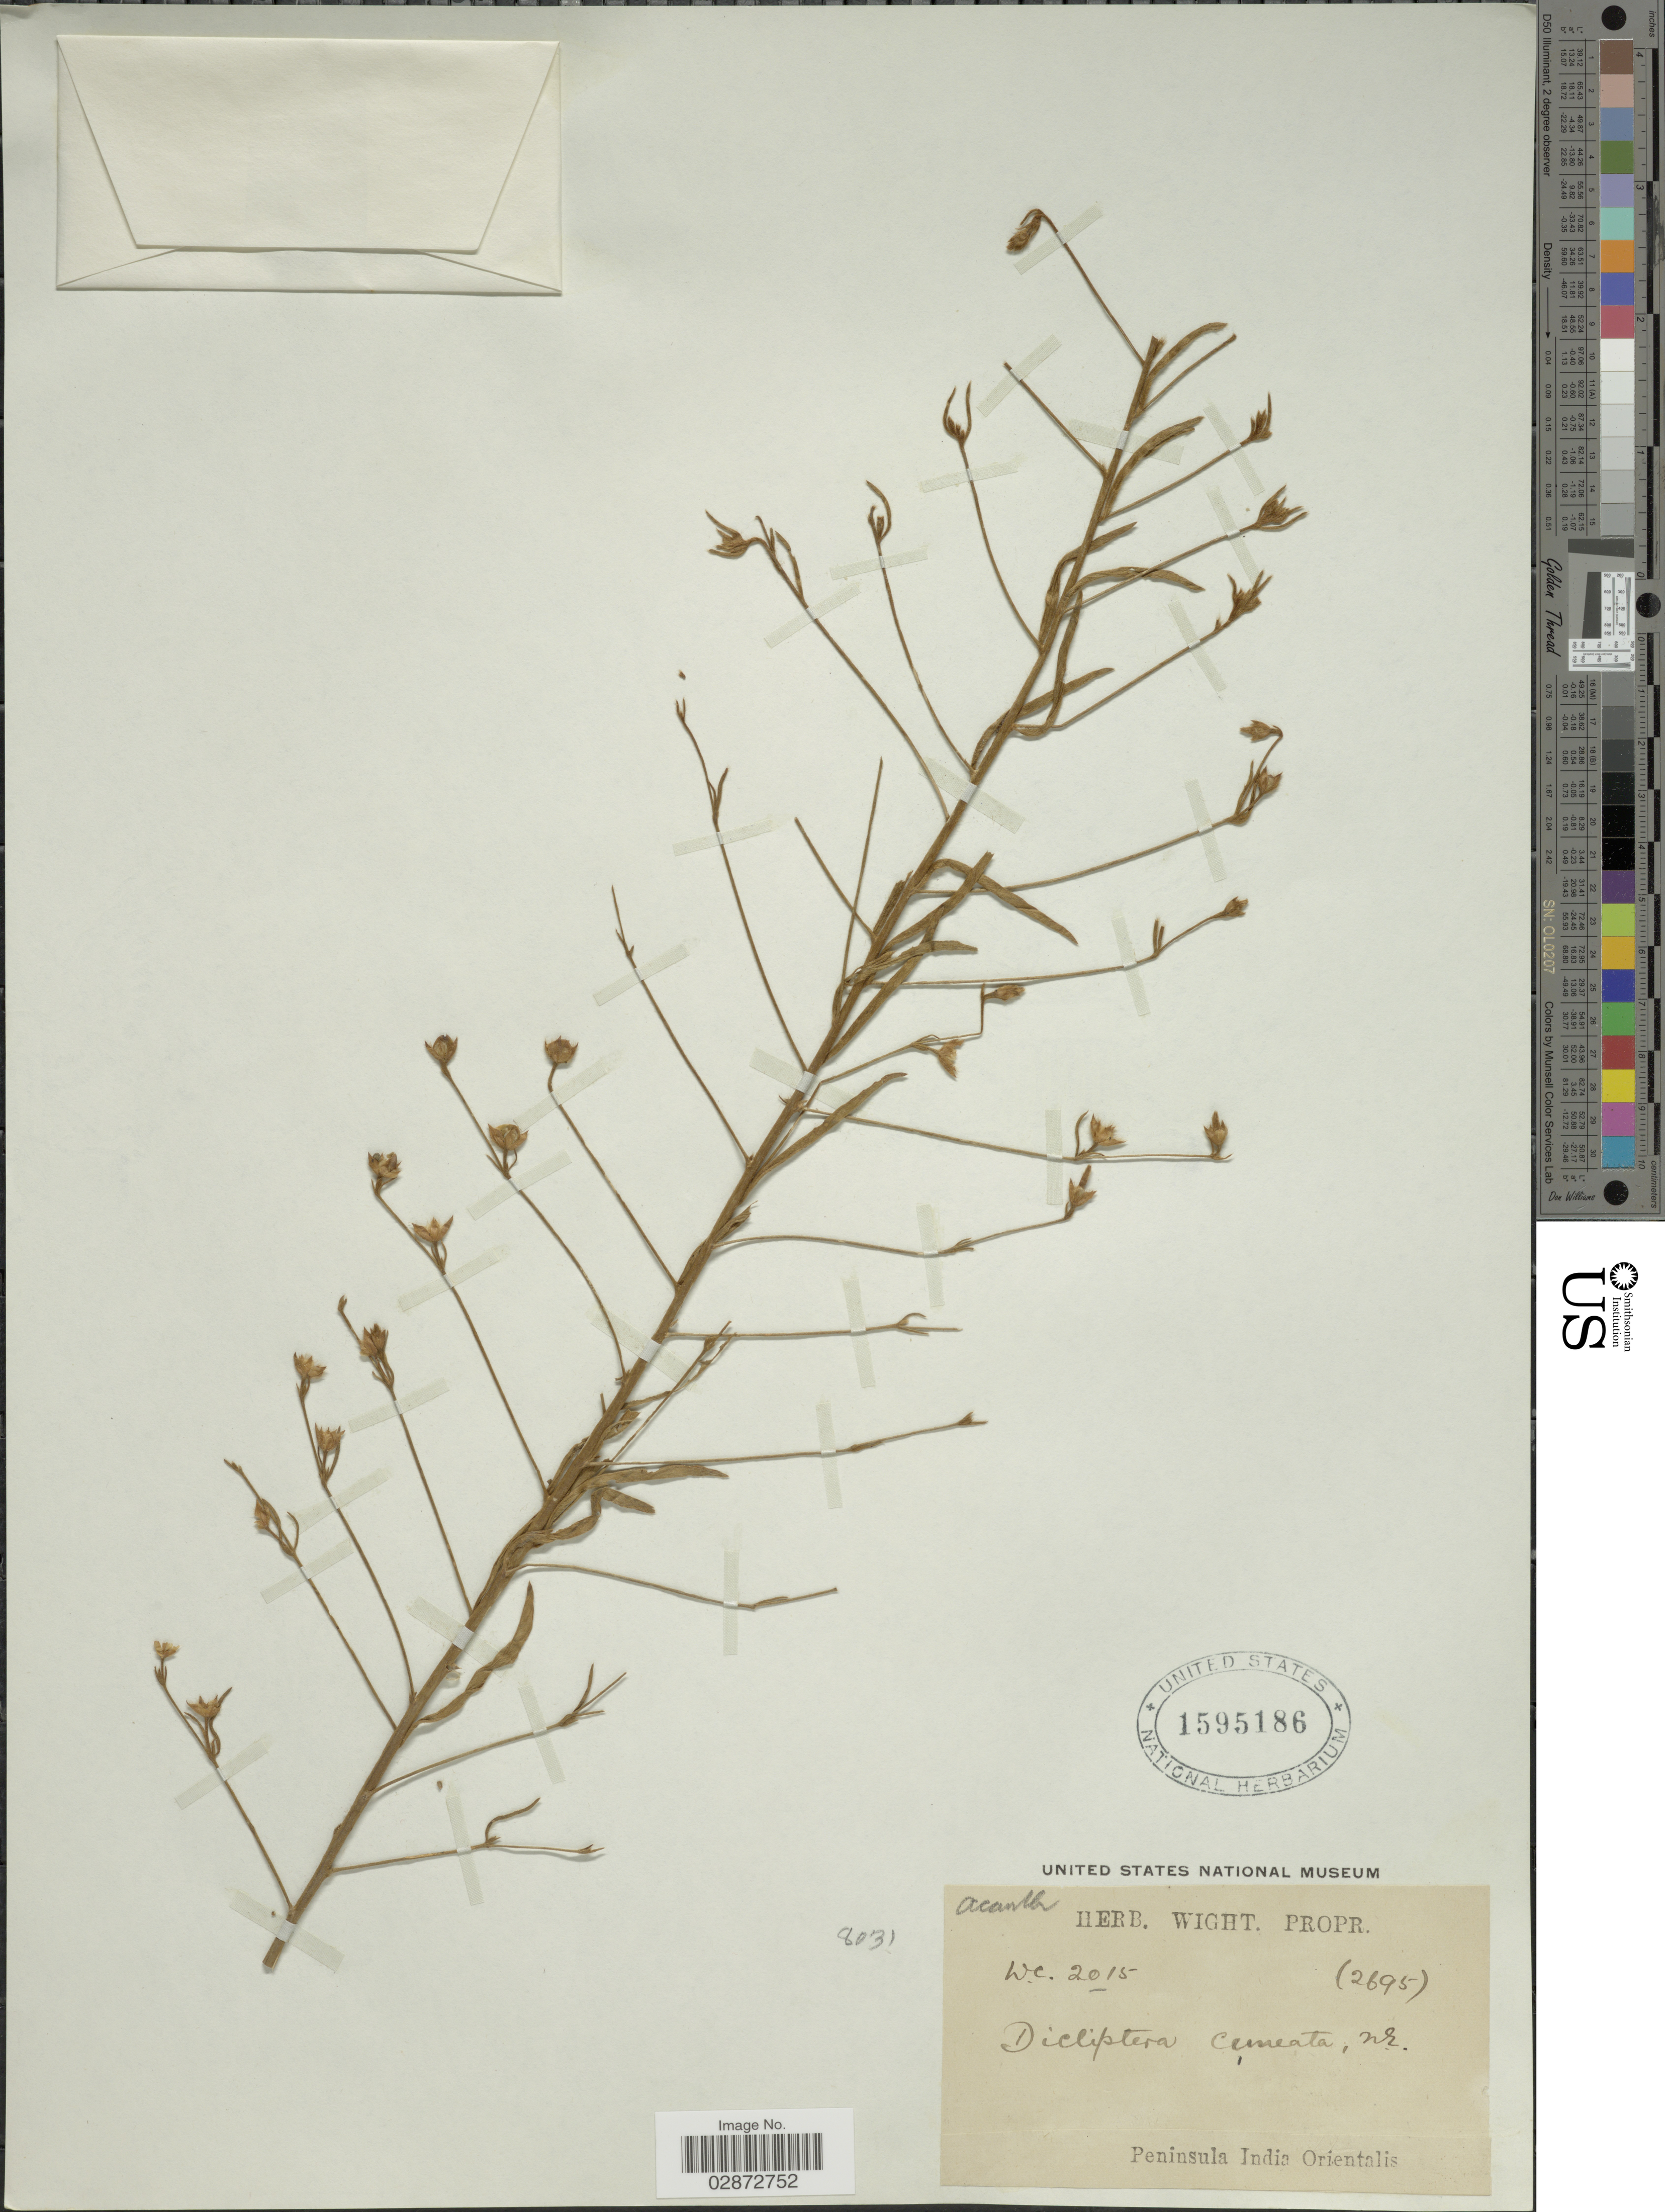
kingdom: Plantae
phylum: Tracheophyta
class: Magnoliopsida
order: Lamiales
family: Acanthaceae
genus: Dicliptera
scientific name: Dicliptera cuneata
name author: Nees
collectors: ex Herb. Wight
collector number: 2695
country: India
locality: Peninsula India Orientales.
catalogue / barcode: US 1595186